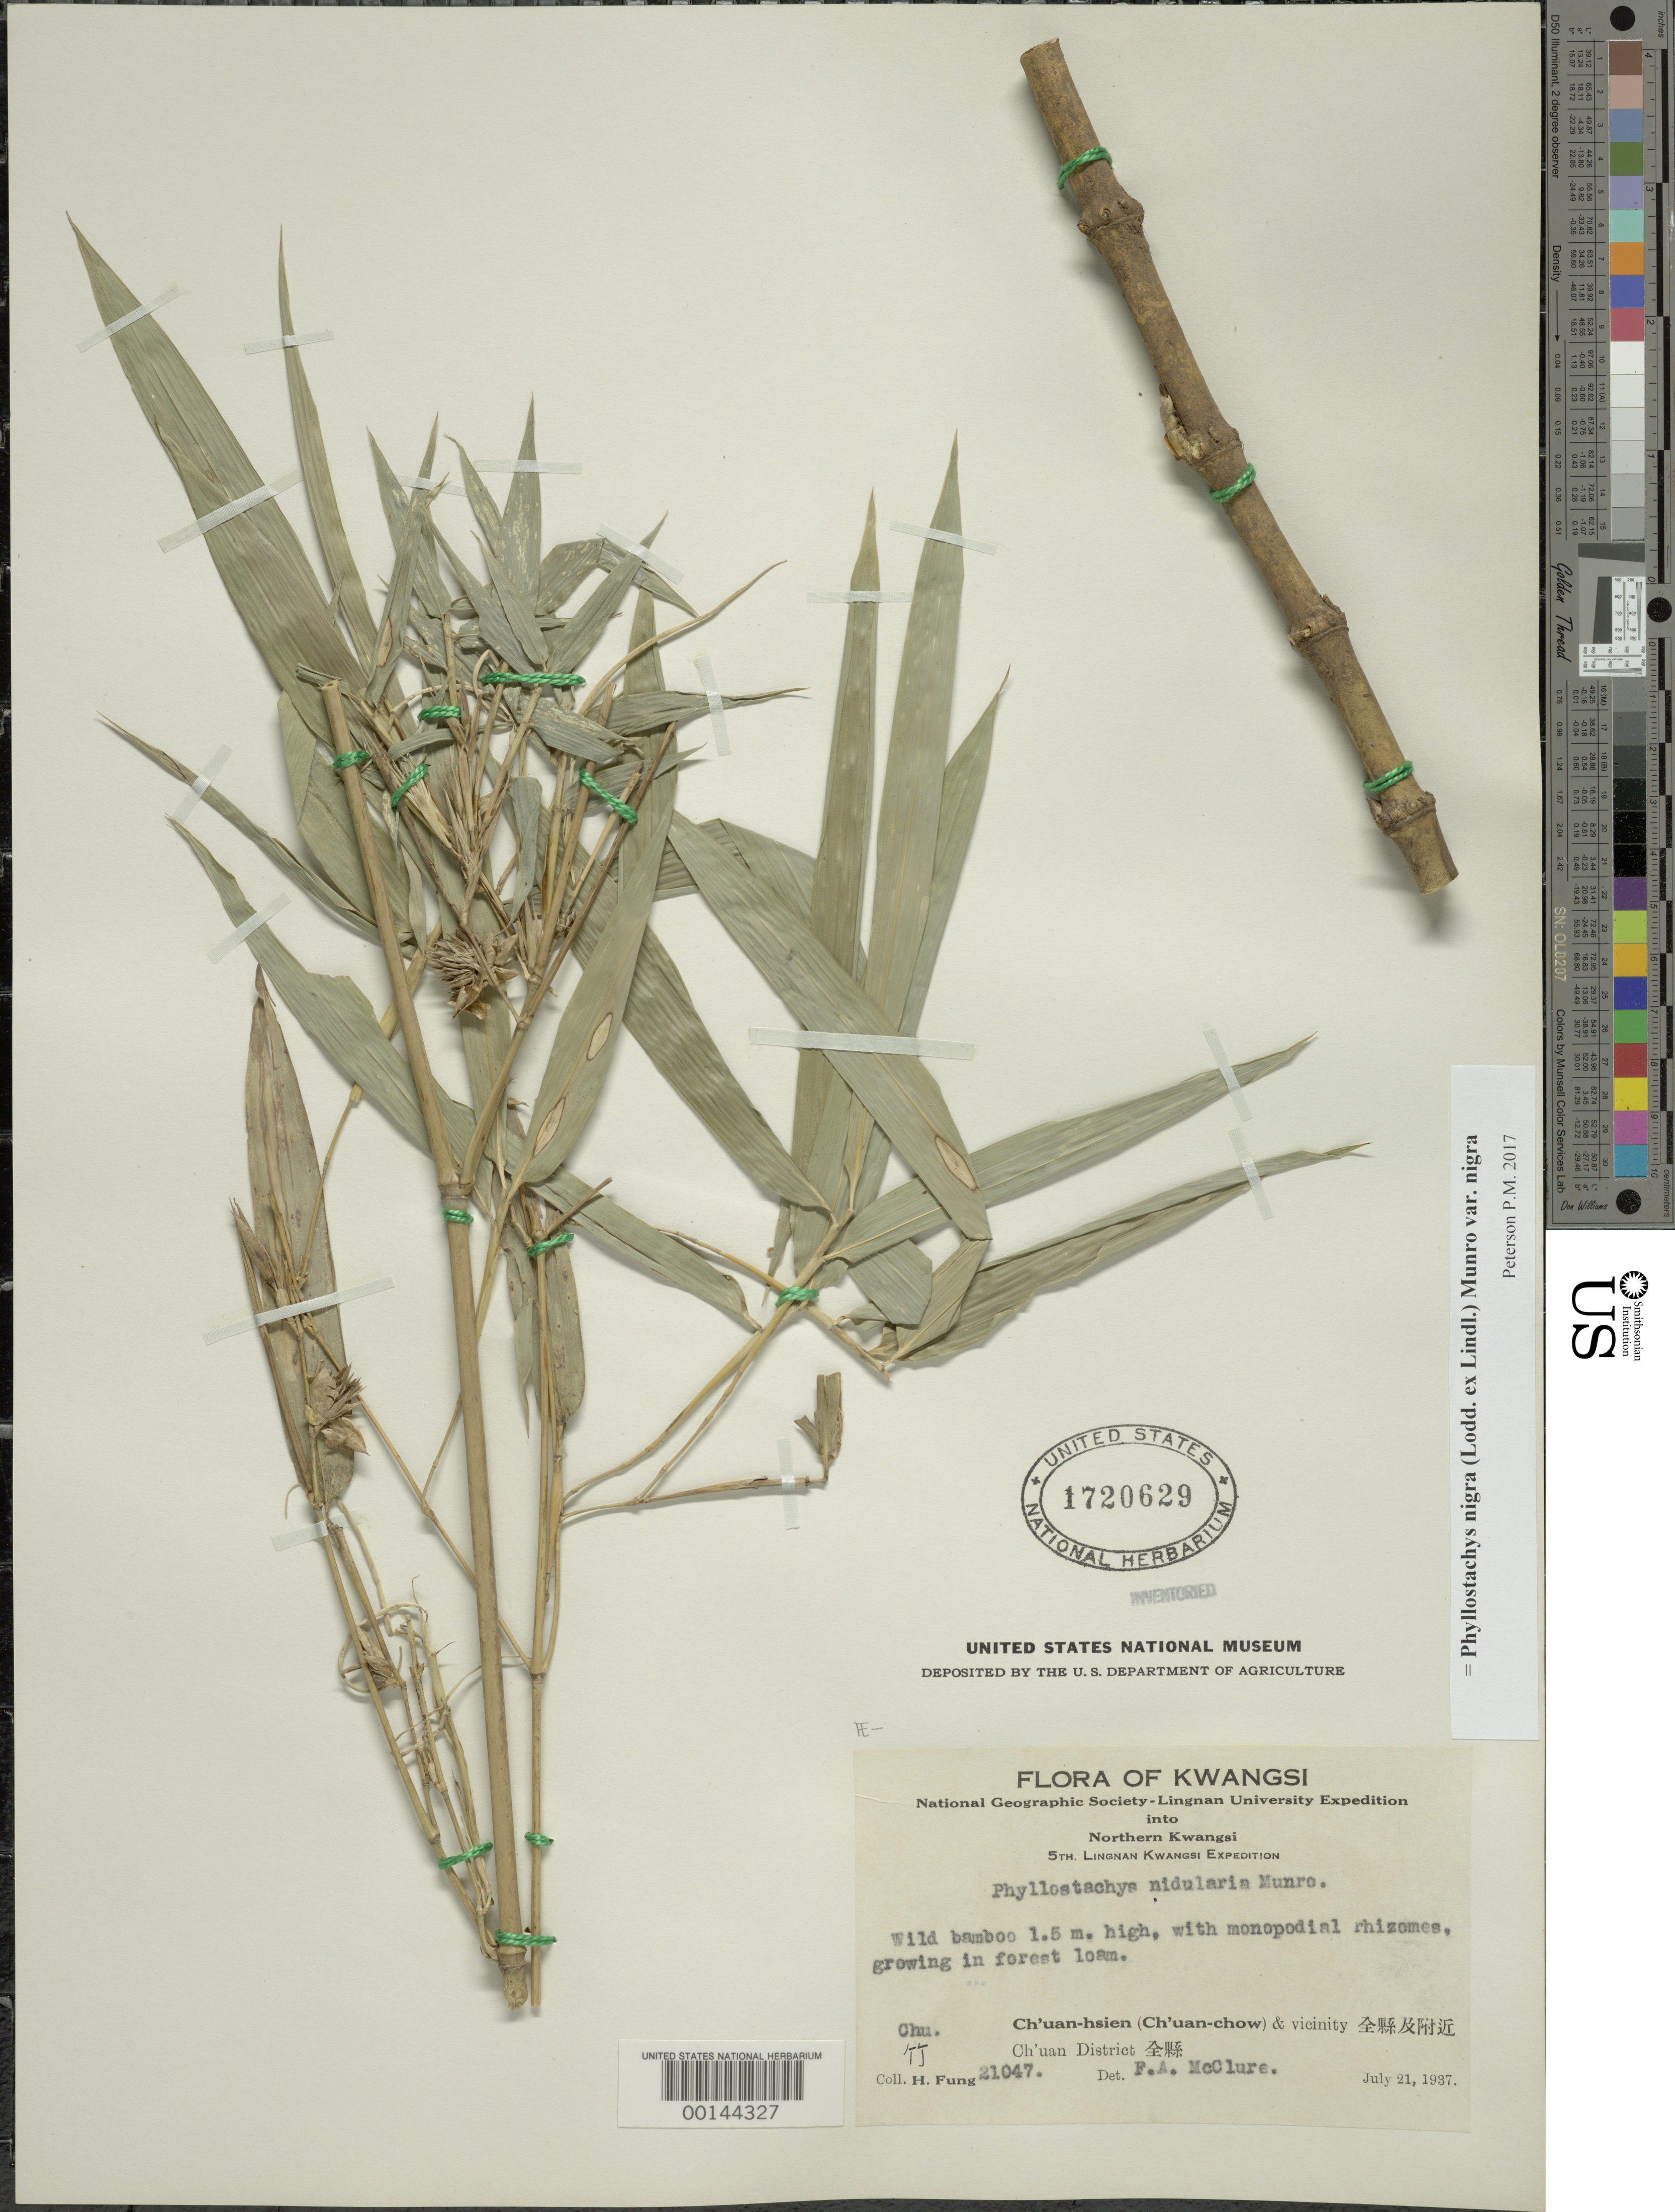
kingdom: Plantae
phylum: Tracheophyta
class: Liliopsida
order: Poales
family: Poaceae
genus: Phyllostachys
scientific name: Phyllostachys nigra var. nigra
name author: (Lodd. ex Lindl.) Munro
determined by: Poaceae Reorganization Project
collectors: H. L. Fung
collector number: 21047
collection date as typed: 21 Jul 1937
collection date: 1937-07-21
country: China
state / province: Jiangxi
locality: Ch'uan, ch'uan-hsien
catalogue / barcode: US 1720629